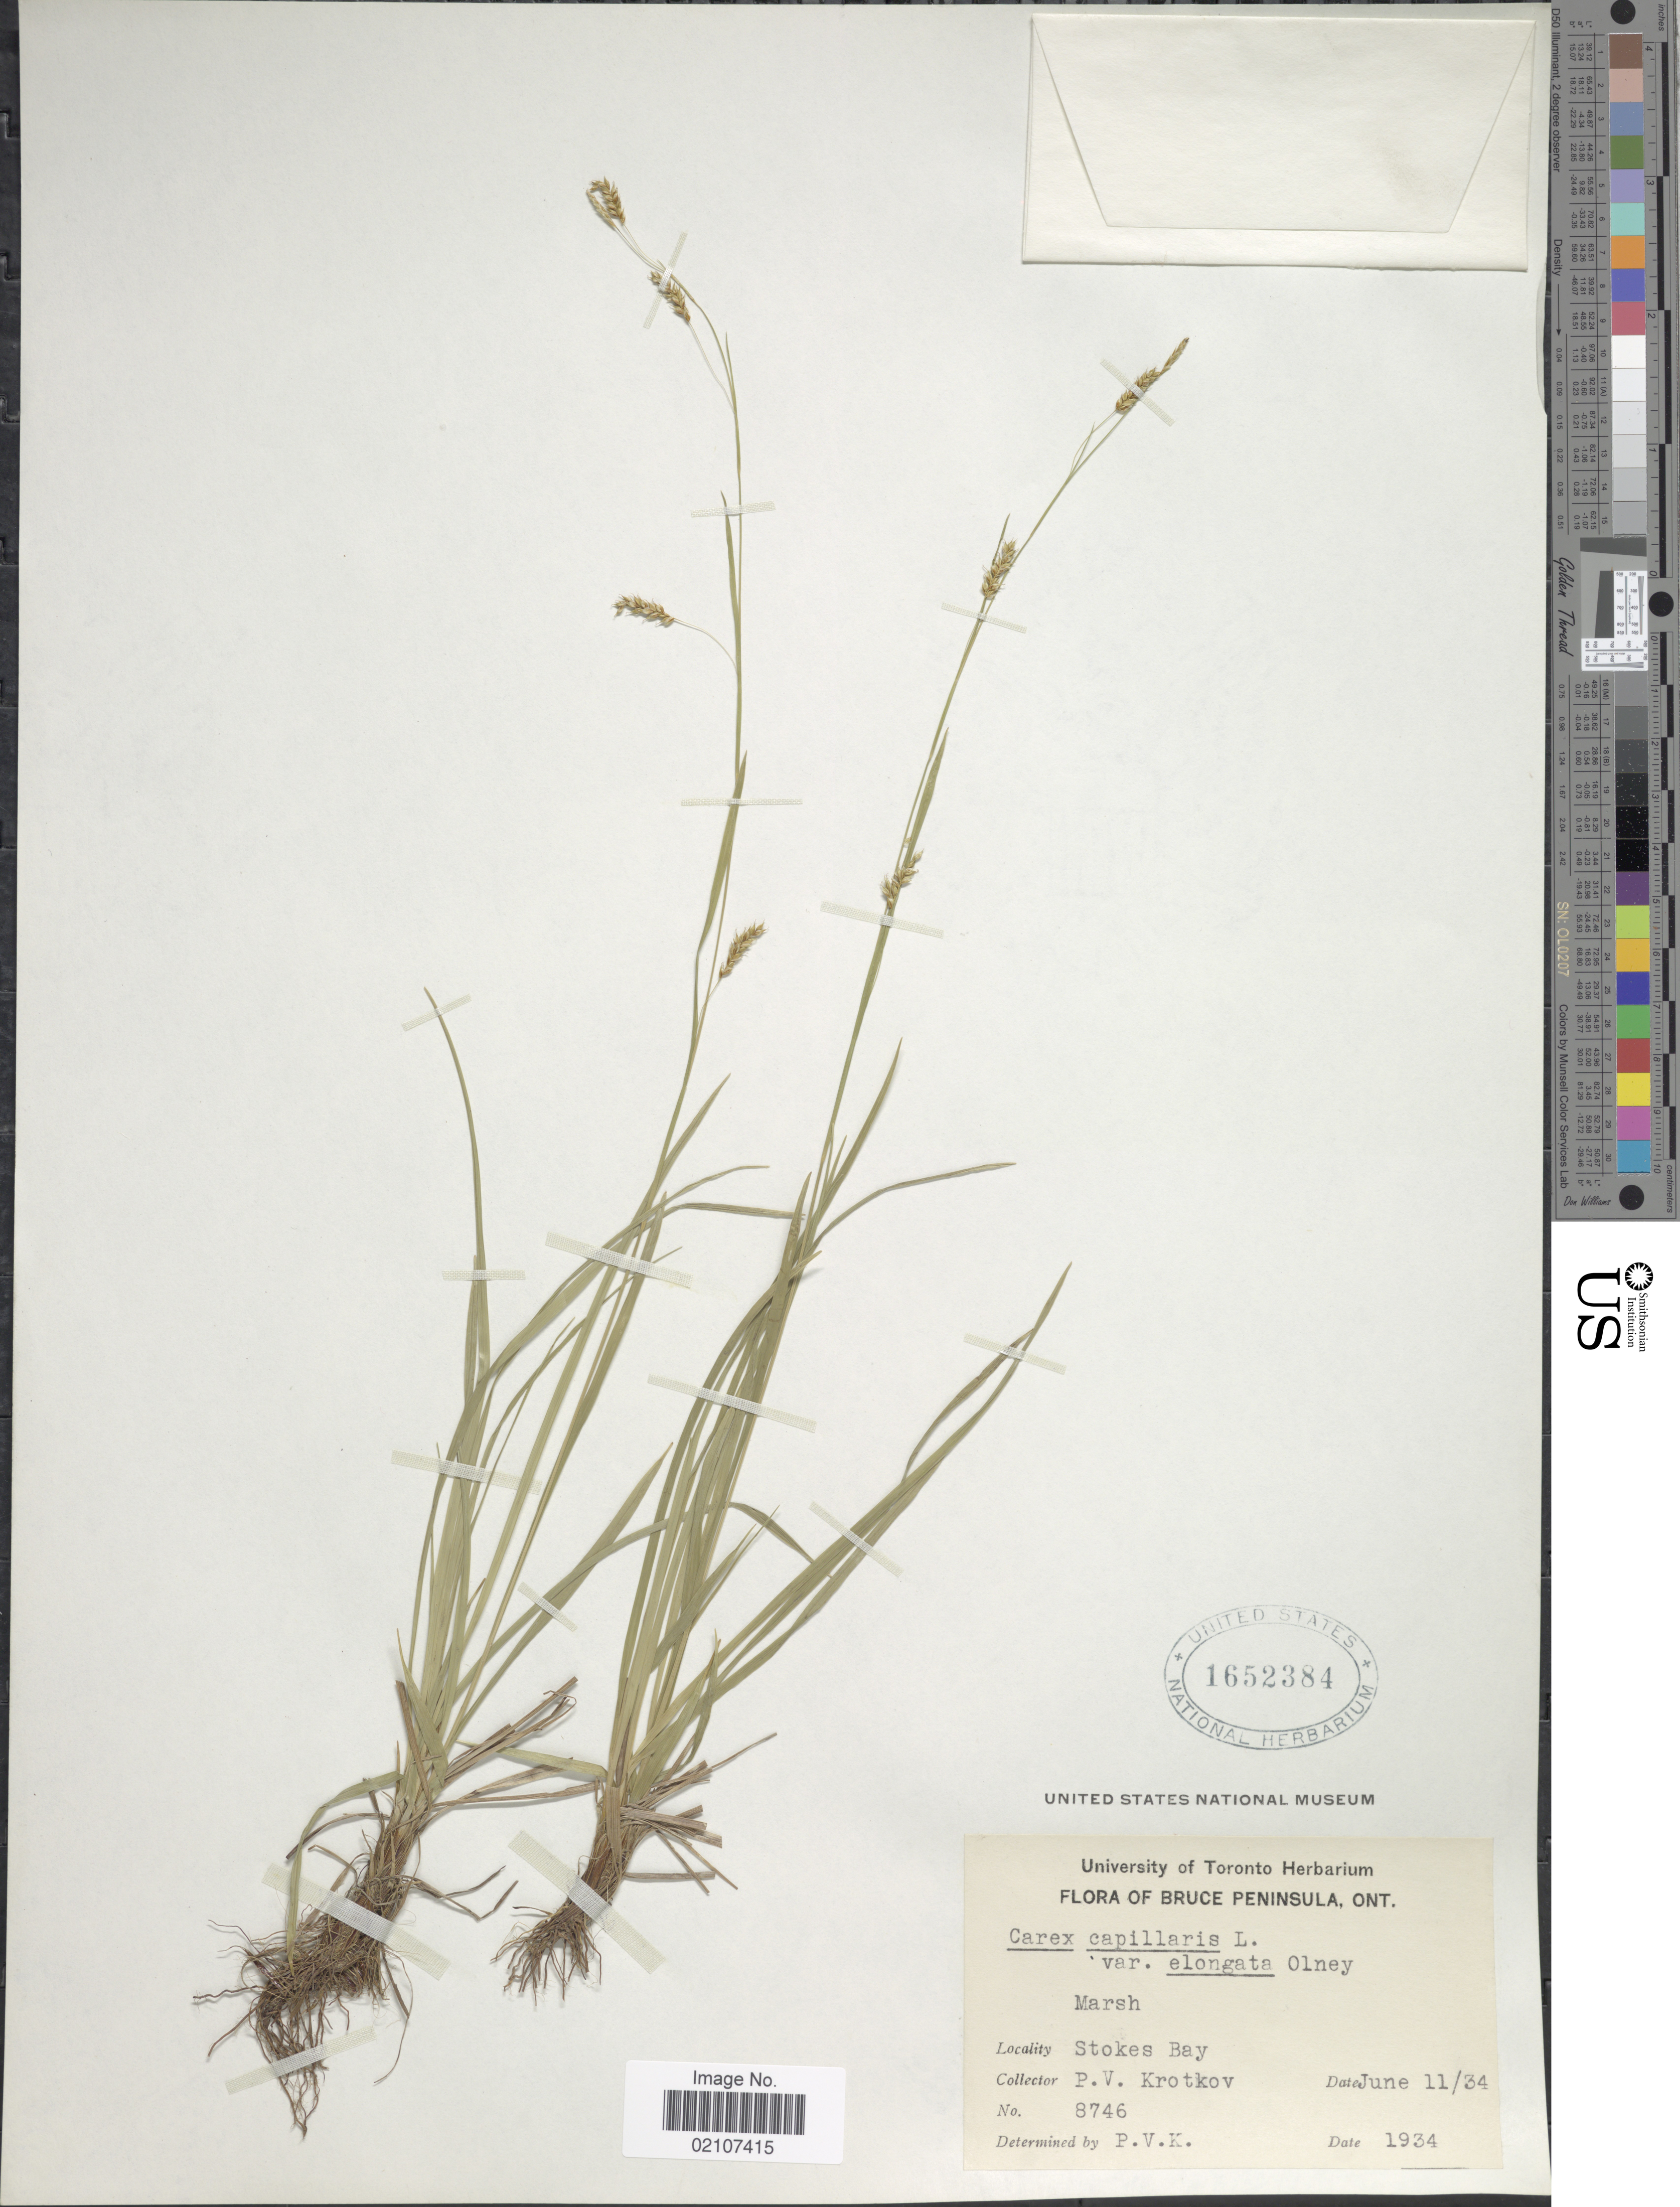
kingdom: Plantae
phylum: Tracheophyta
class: Liliopsida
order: Poales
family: Cyperaceae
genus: Carex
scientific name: Carex capillaris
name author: L.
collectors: P. V. Krotkov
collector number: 8746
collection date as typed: Transcribed d/m/y: 11/6/34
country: Canada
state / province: Ontario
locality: Bruce Peninsula, Marsh, Stokes Bay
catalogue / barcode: US 1652384